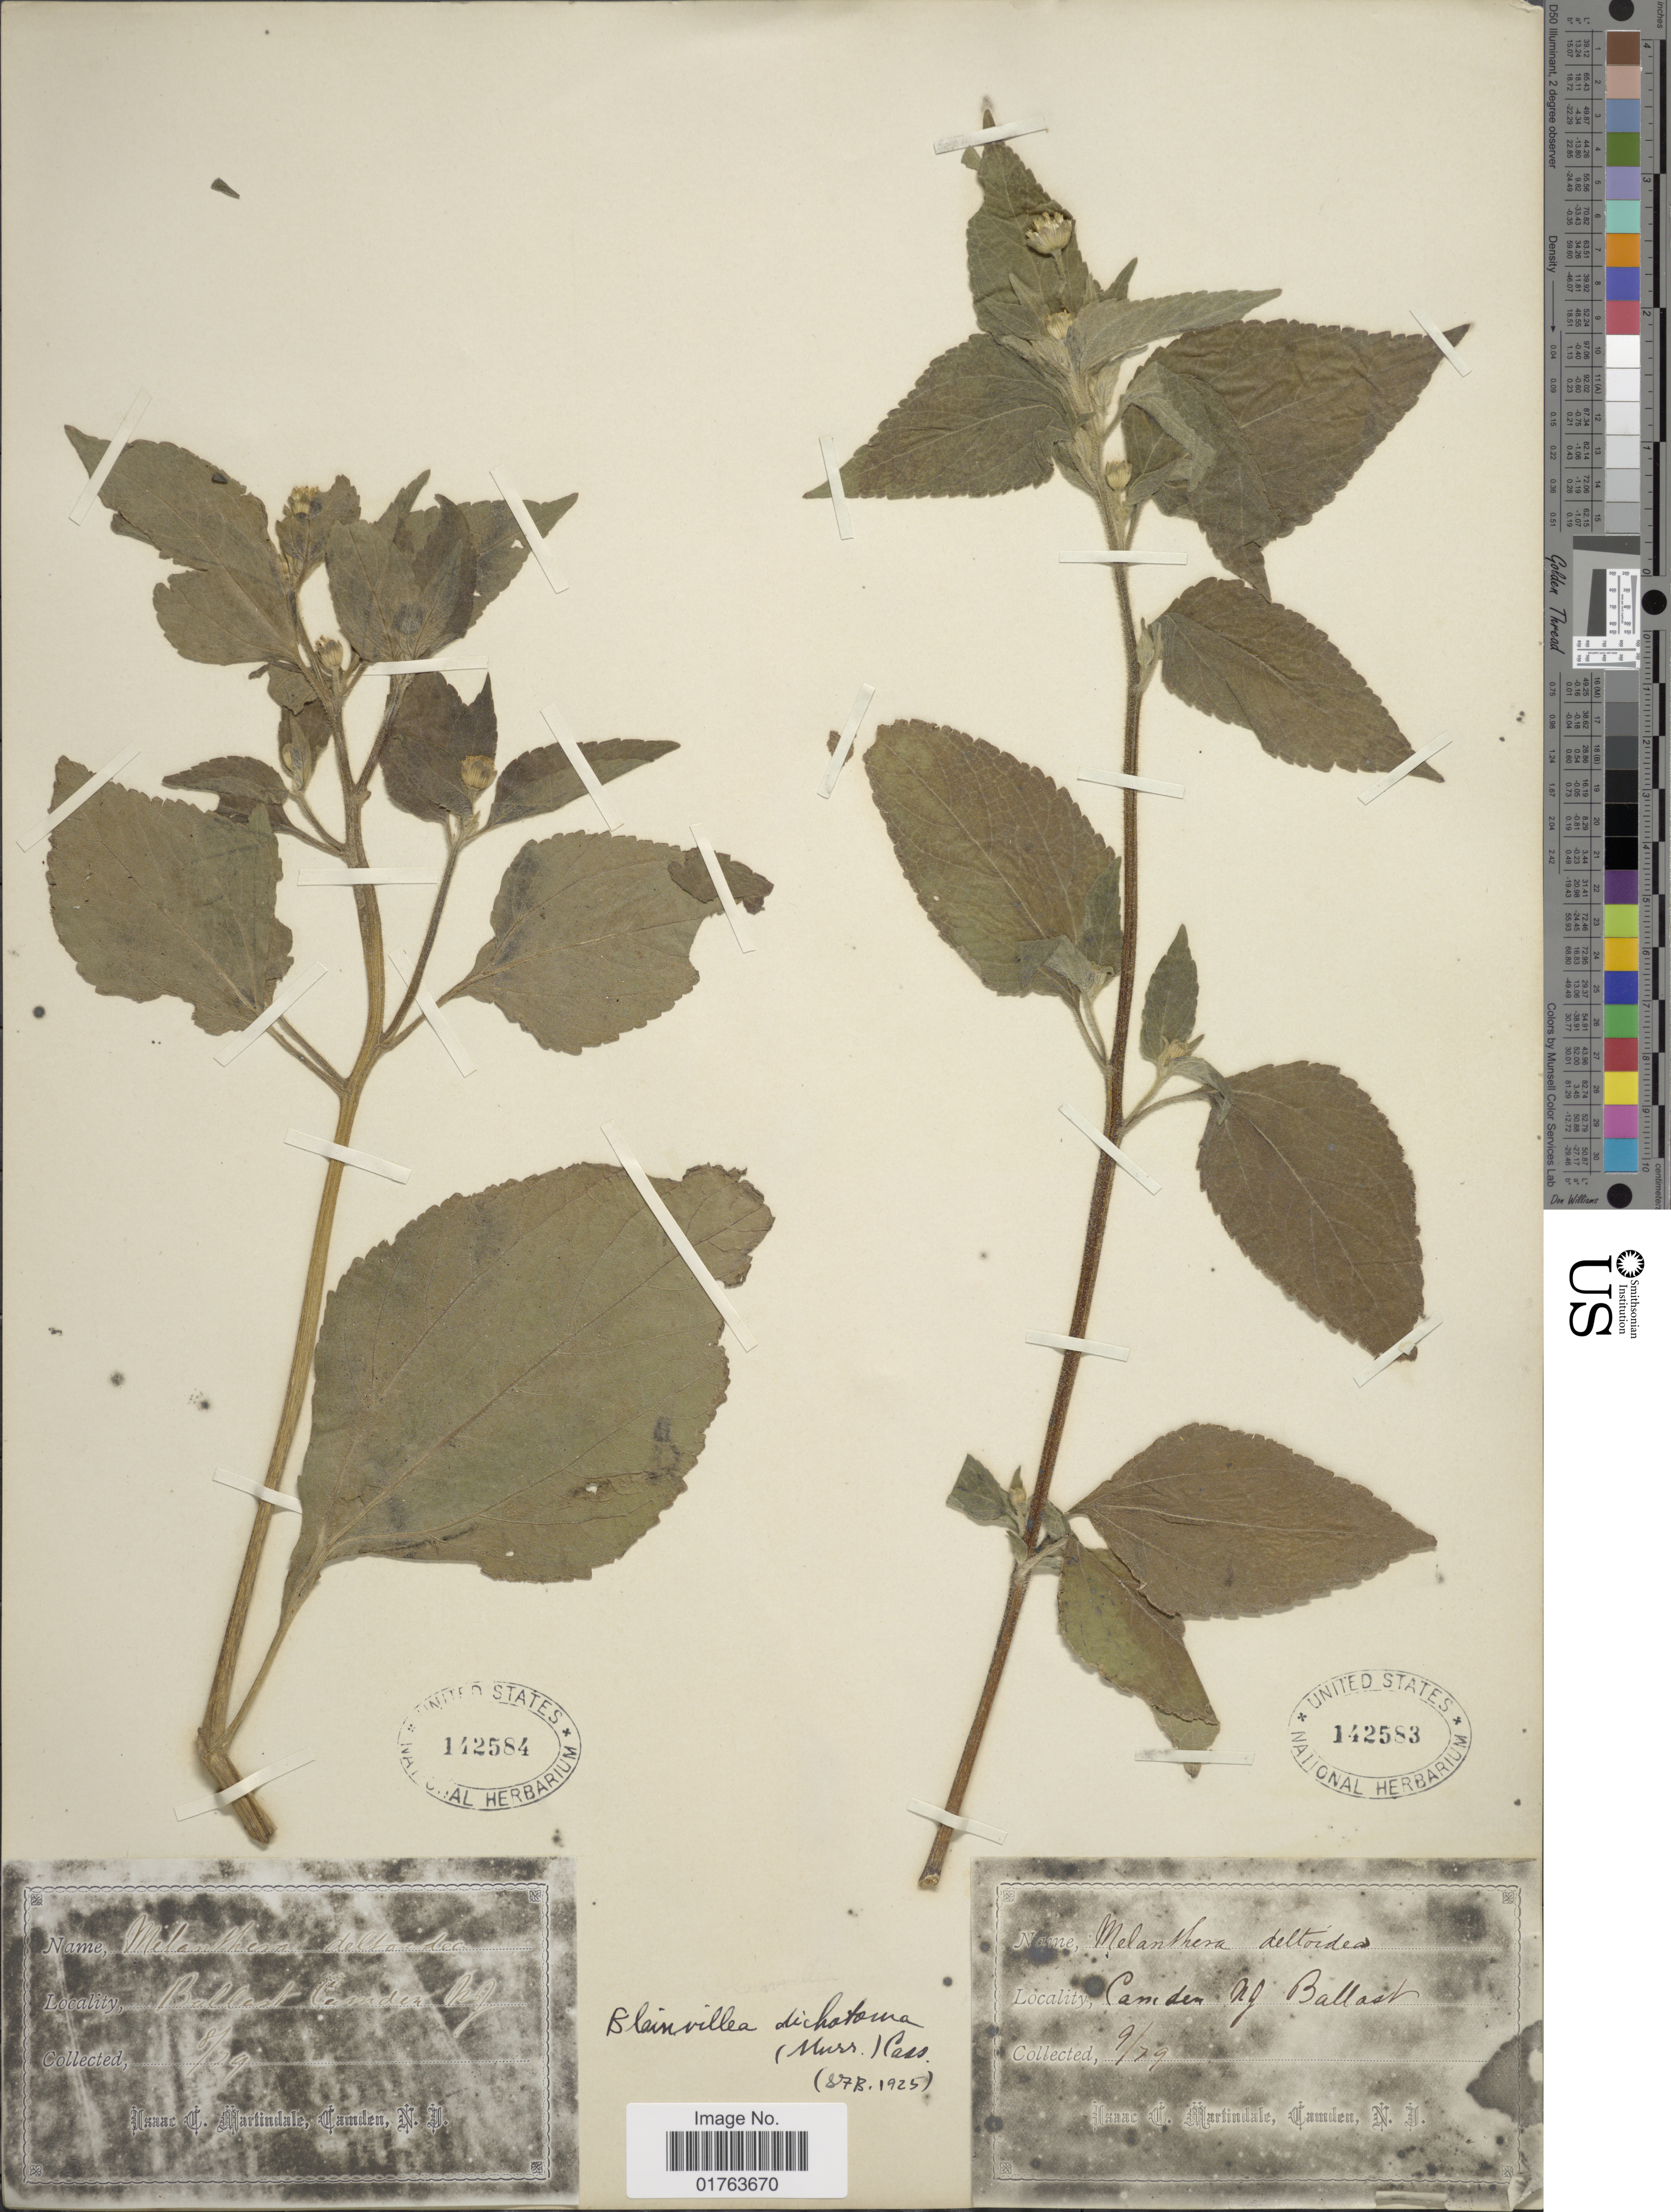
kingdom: Plantae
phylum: Tracheophyta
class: Magnoliopsida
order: Asterales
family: Asteraceae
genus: Blainvillea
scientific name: Blainvillea dichotoma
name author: Cass.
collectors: I. C. Martindale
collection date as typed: Transcribed d/m/y: /9/79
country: United States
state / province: New Jersey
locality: Camden N. J. Ballast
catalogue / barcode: US 142583-2